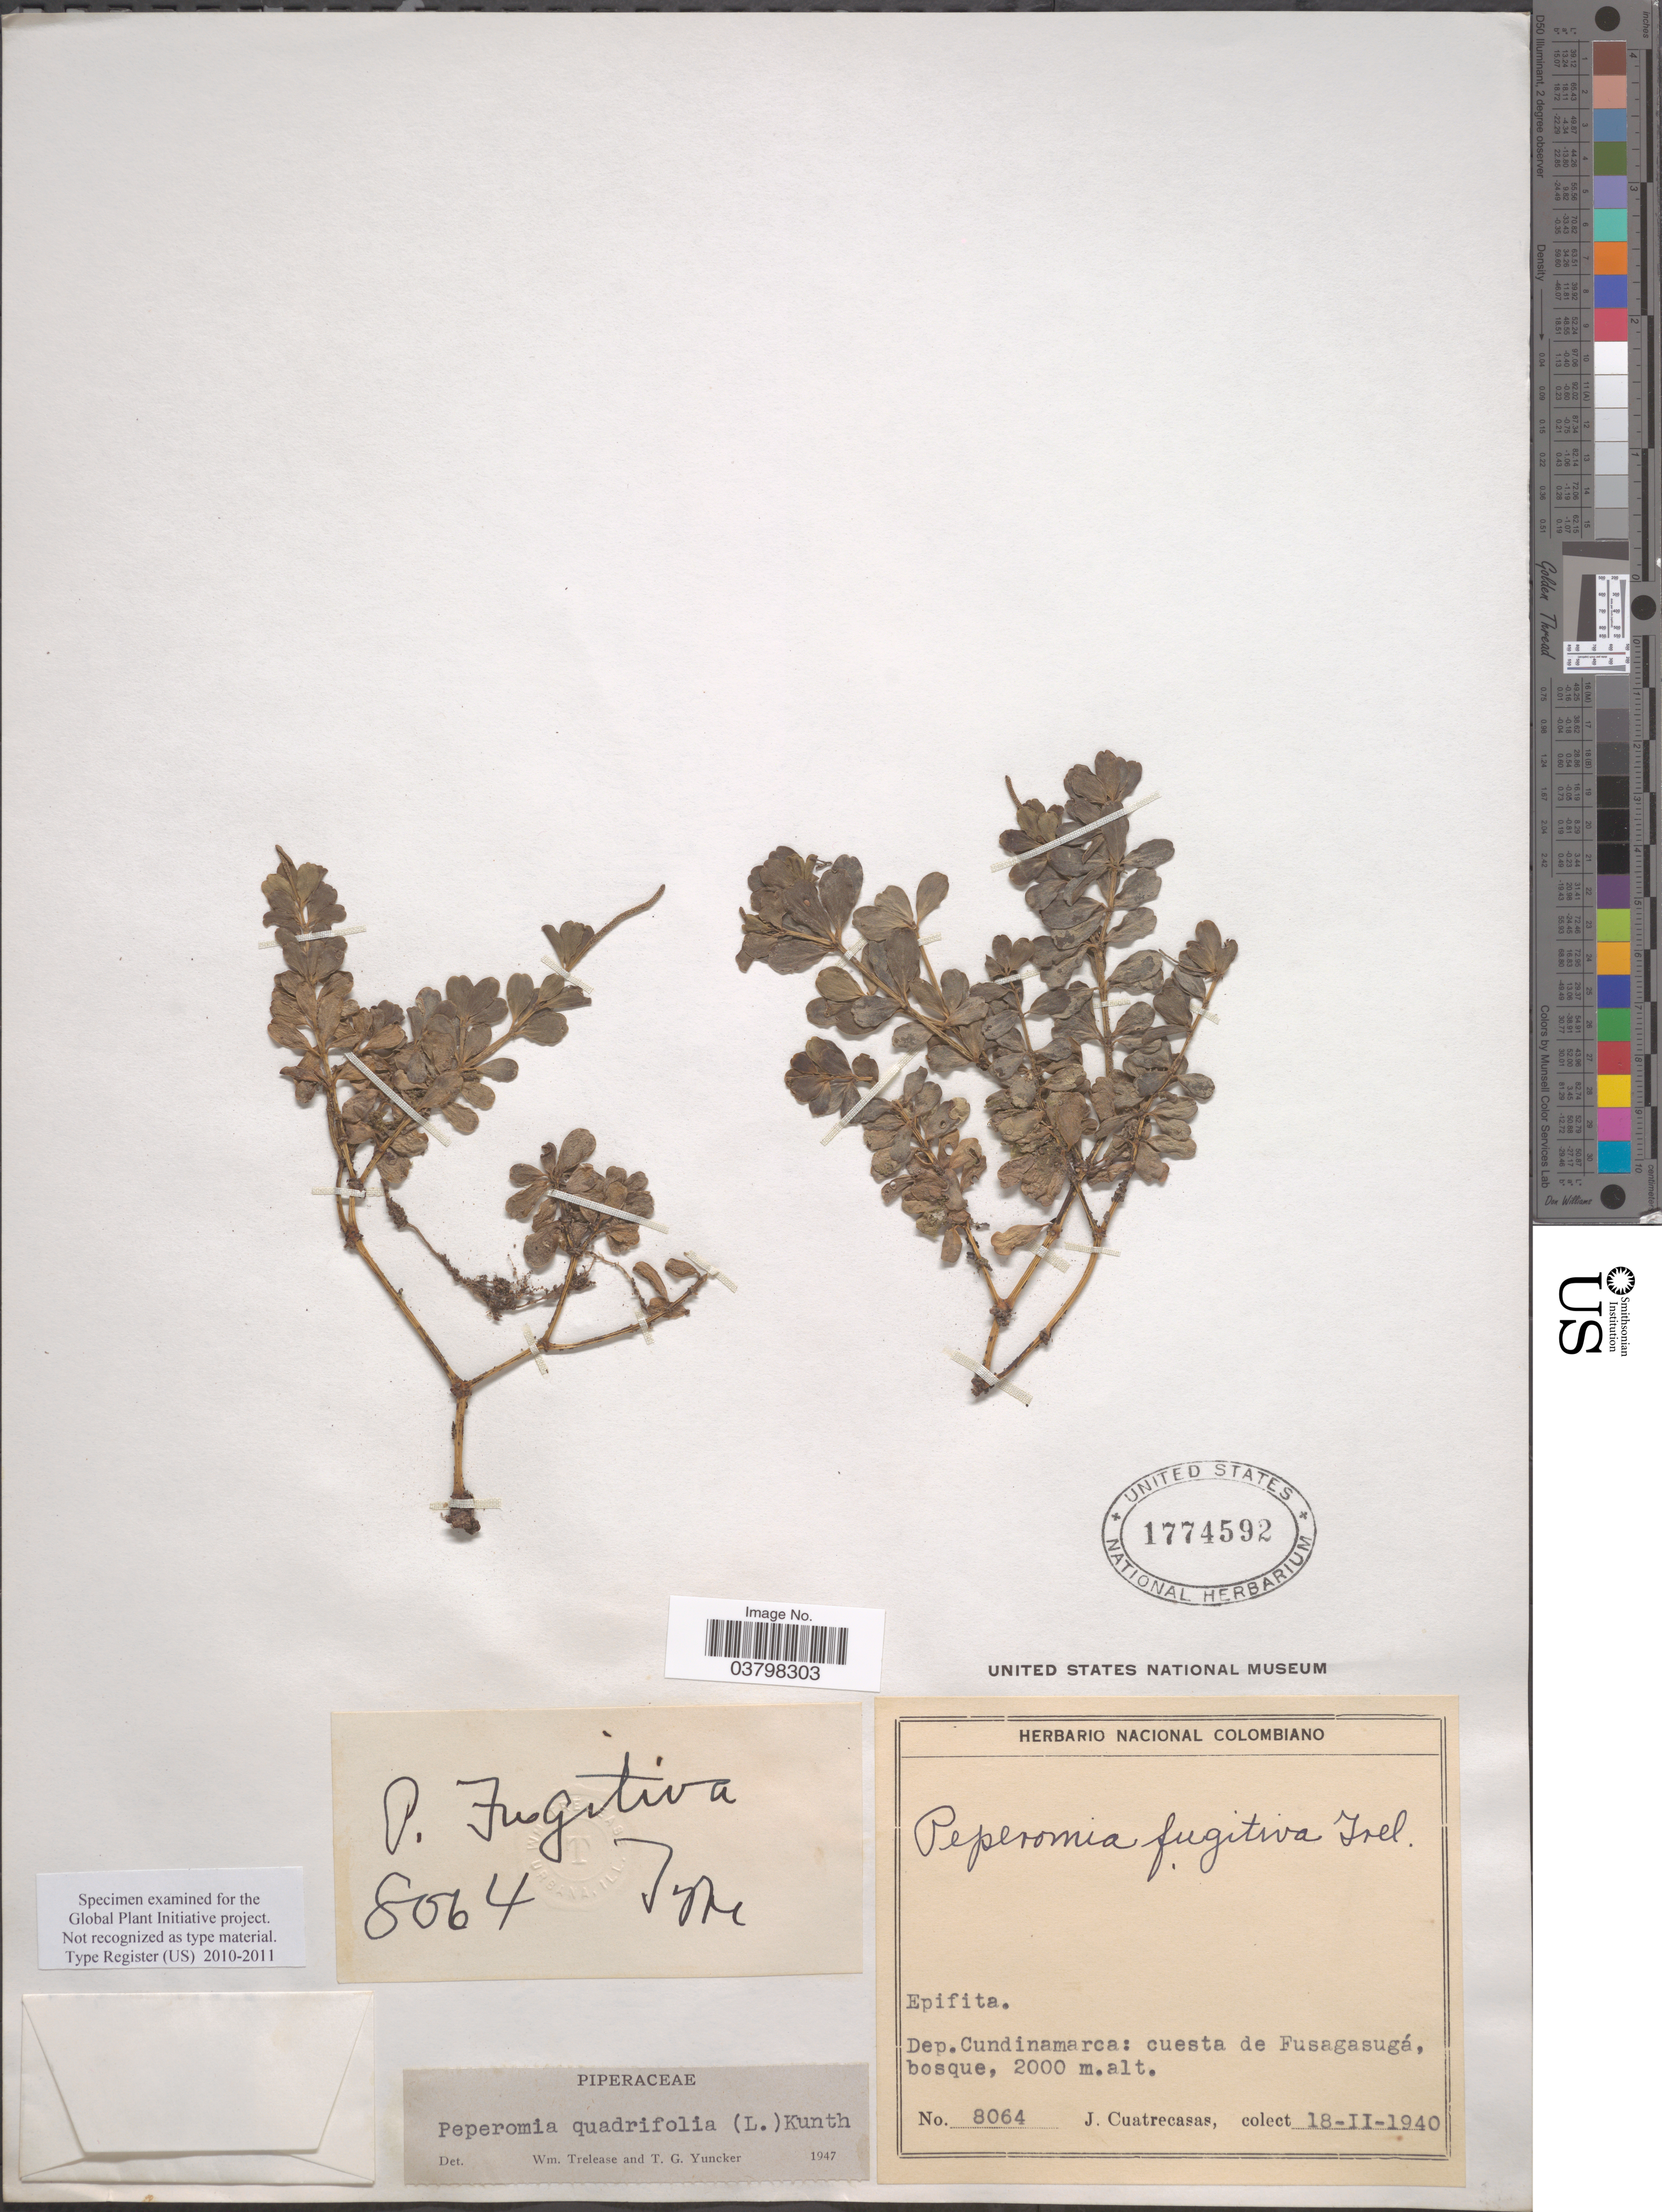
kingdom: Plantae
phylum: Tracheophyta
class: Magnoliopsida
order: Piperales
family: Piperaceae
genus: Peperomia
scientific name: Peperomia quadrifolia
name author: (L.) Kunth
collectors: J. Cuatrecasas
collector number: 8064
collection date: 1940-02-18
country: Colombia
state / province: Cundinamarca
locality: Dep. Cundinamarca: cuesta de Fusagasugá, bosque.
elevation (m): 2000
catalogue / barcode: US 1774592